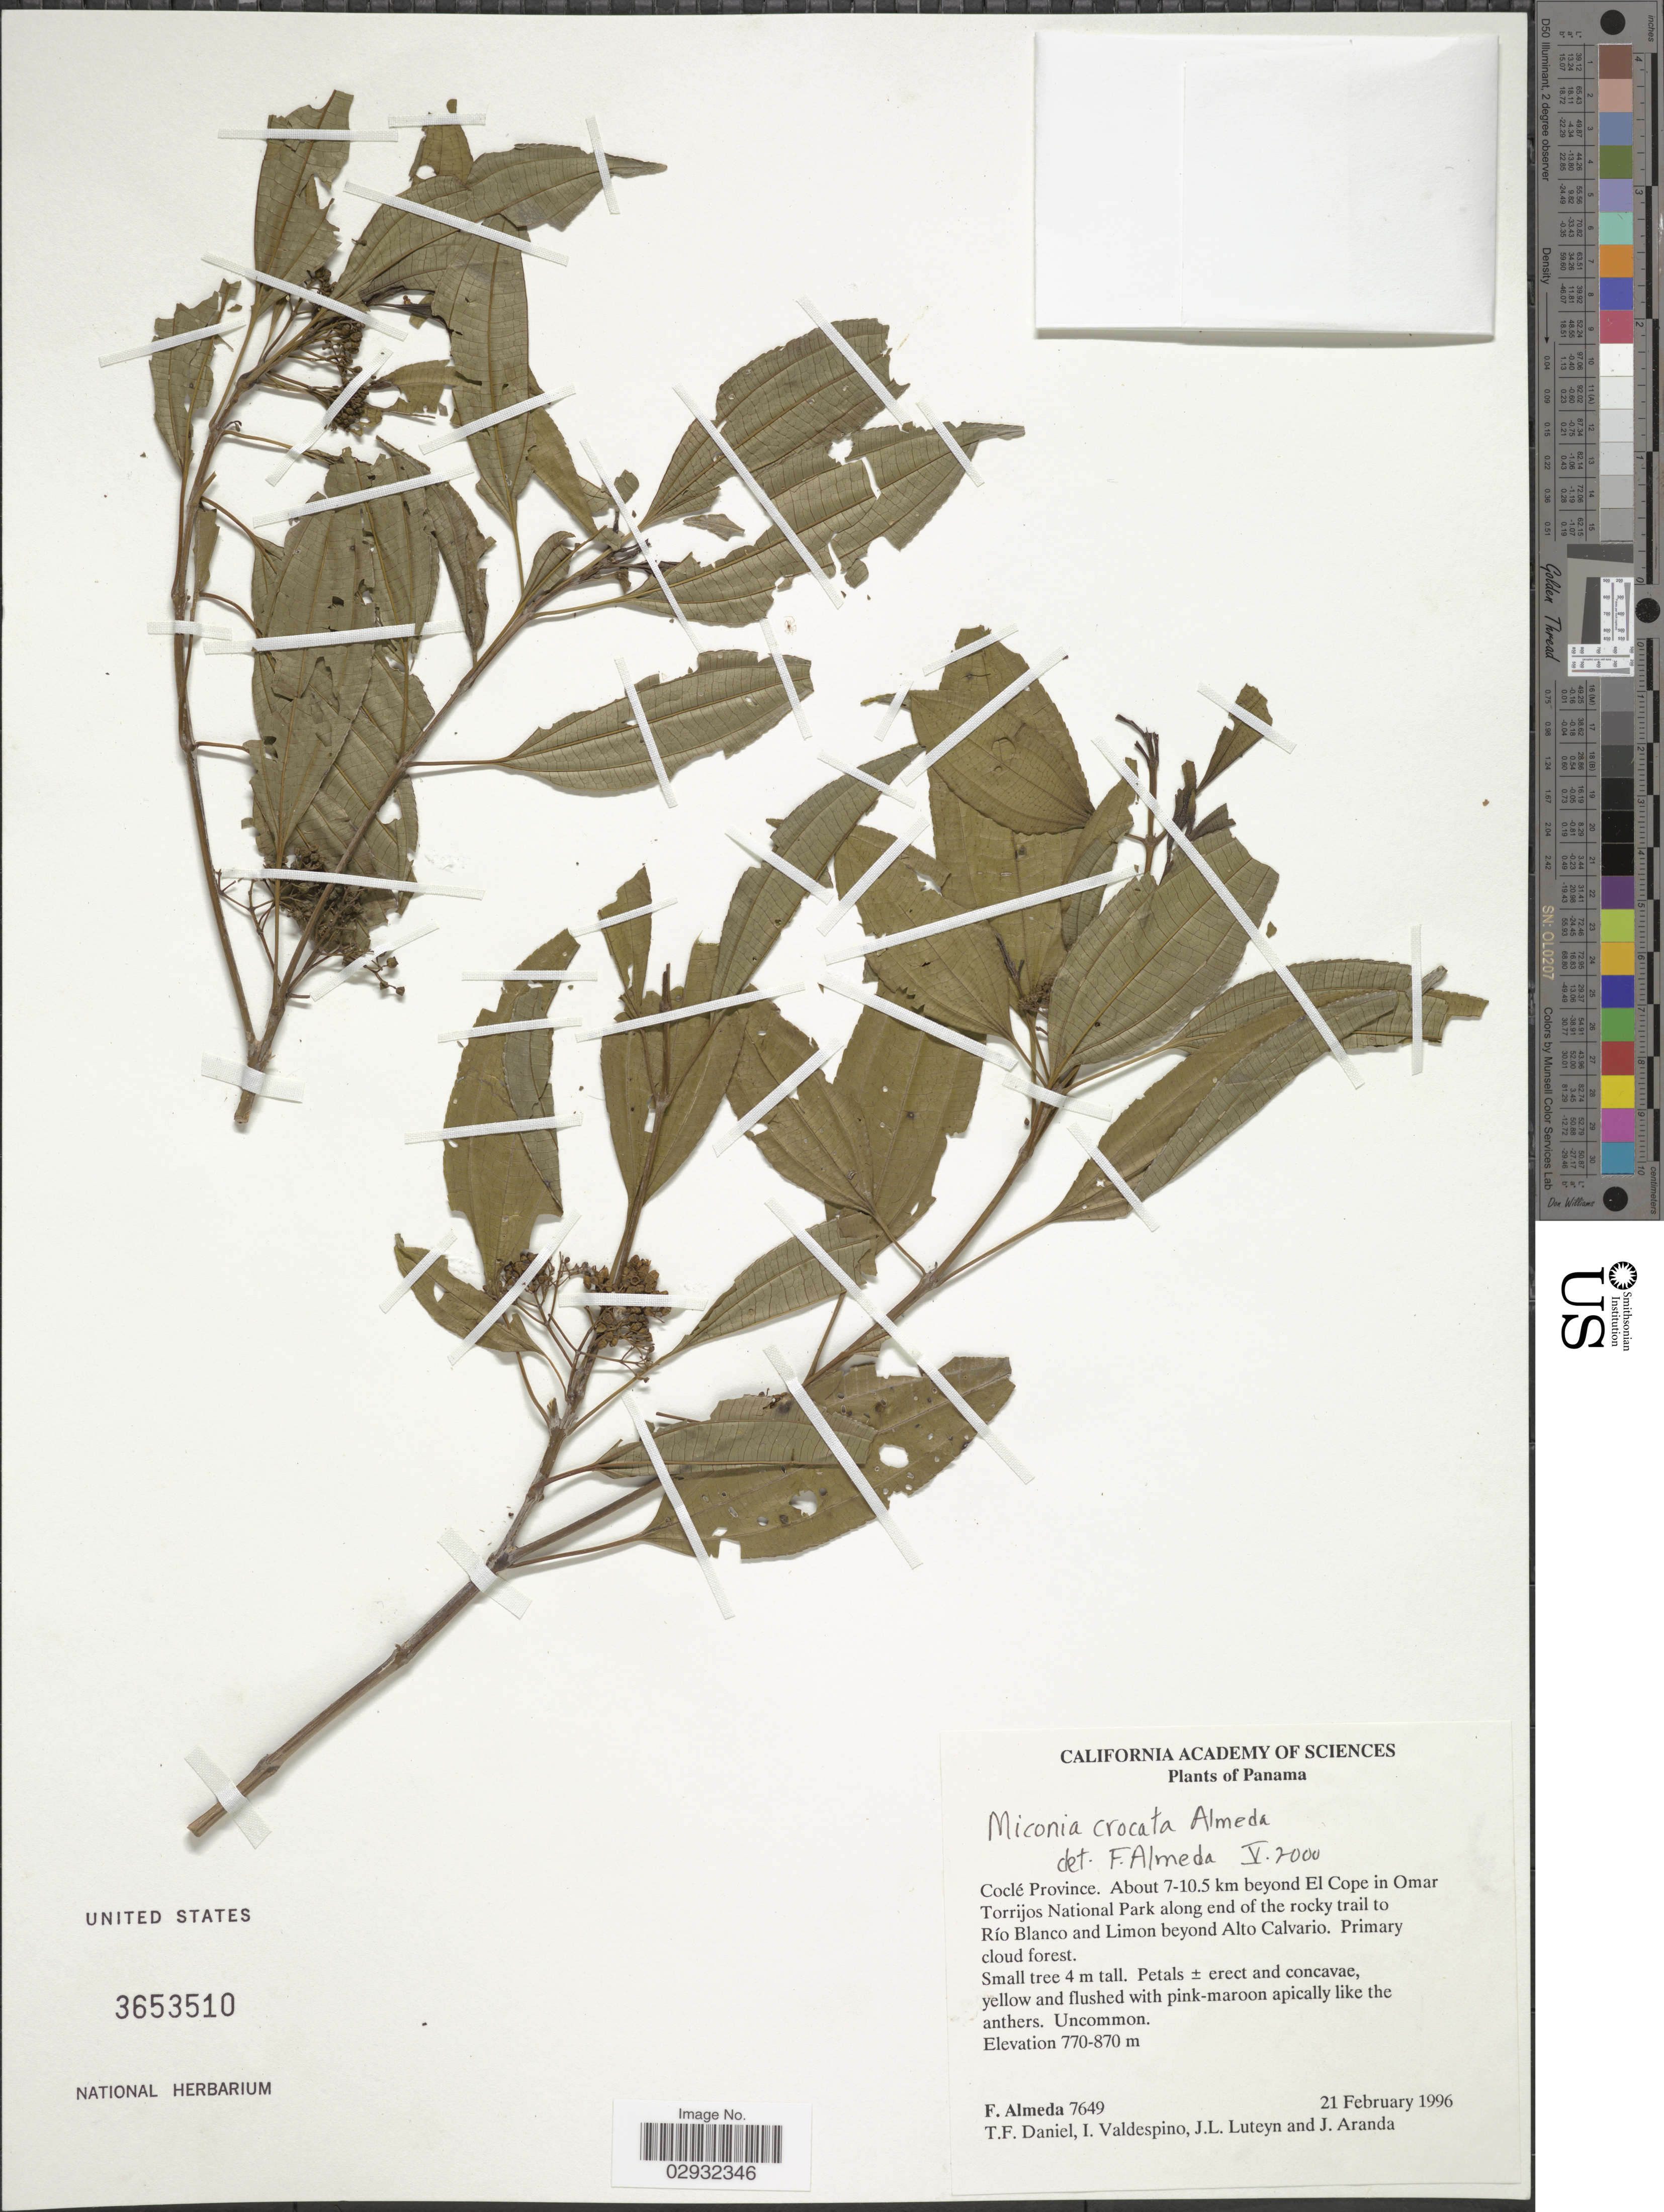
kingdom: Plantae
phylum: Tracheophyta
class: Magnoliopsida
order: Myrtales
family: Melastomataceae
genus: Miconia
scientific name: Miconia crocata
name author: Almeda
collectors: F. Almeda, T. F. Daniel, I. Valdespino, J. Luteyn & J. Aranda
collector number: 7649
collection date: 1996-02-21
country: Panama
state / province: Coclé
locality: About 7-10.5 km beyond El Cope in Omar Torrijos National Park along end of the rocky trail to Río Blanco and Limon beyond Alto Calvario.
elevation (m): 770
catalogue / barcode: US 3653510